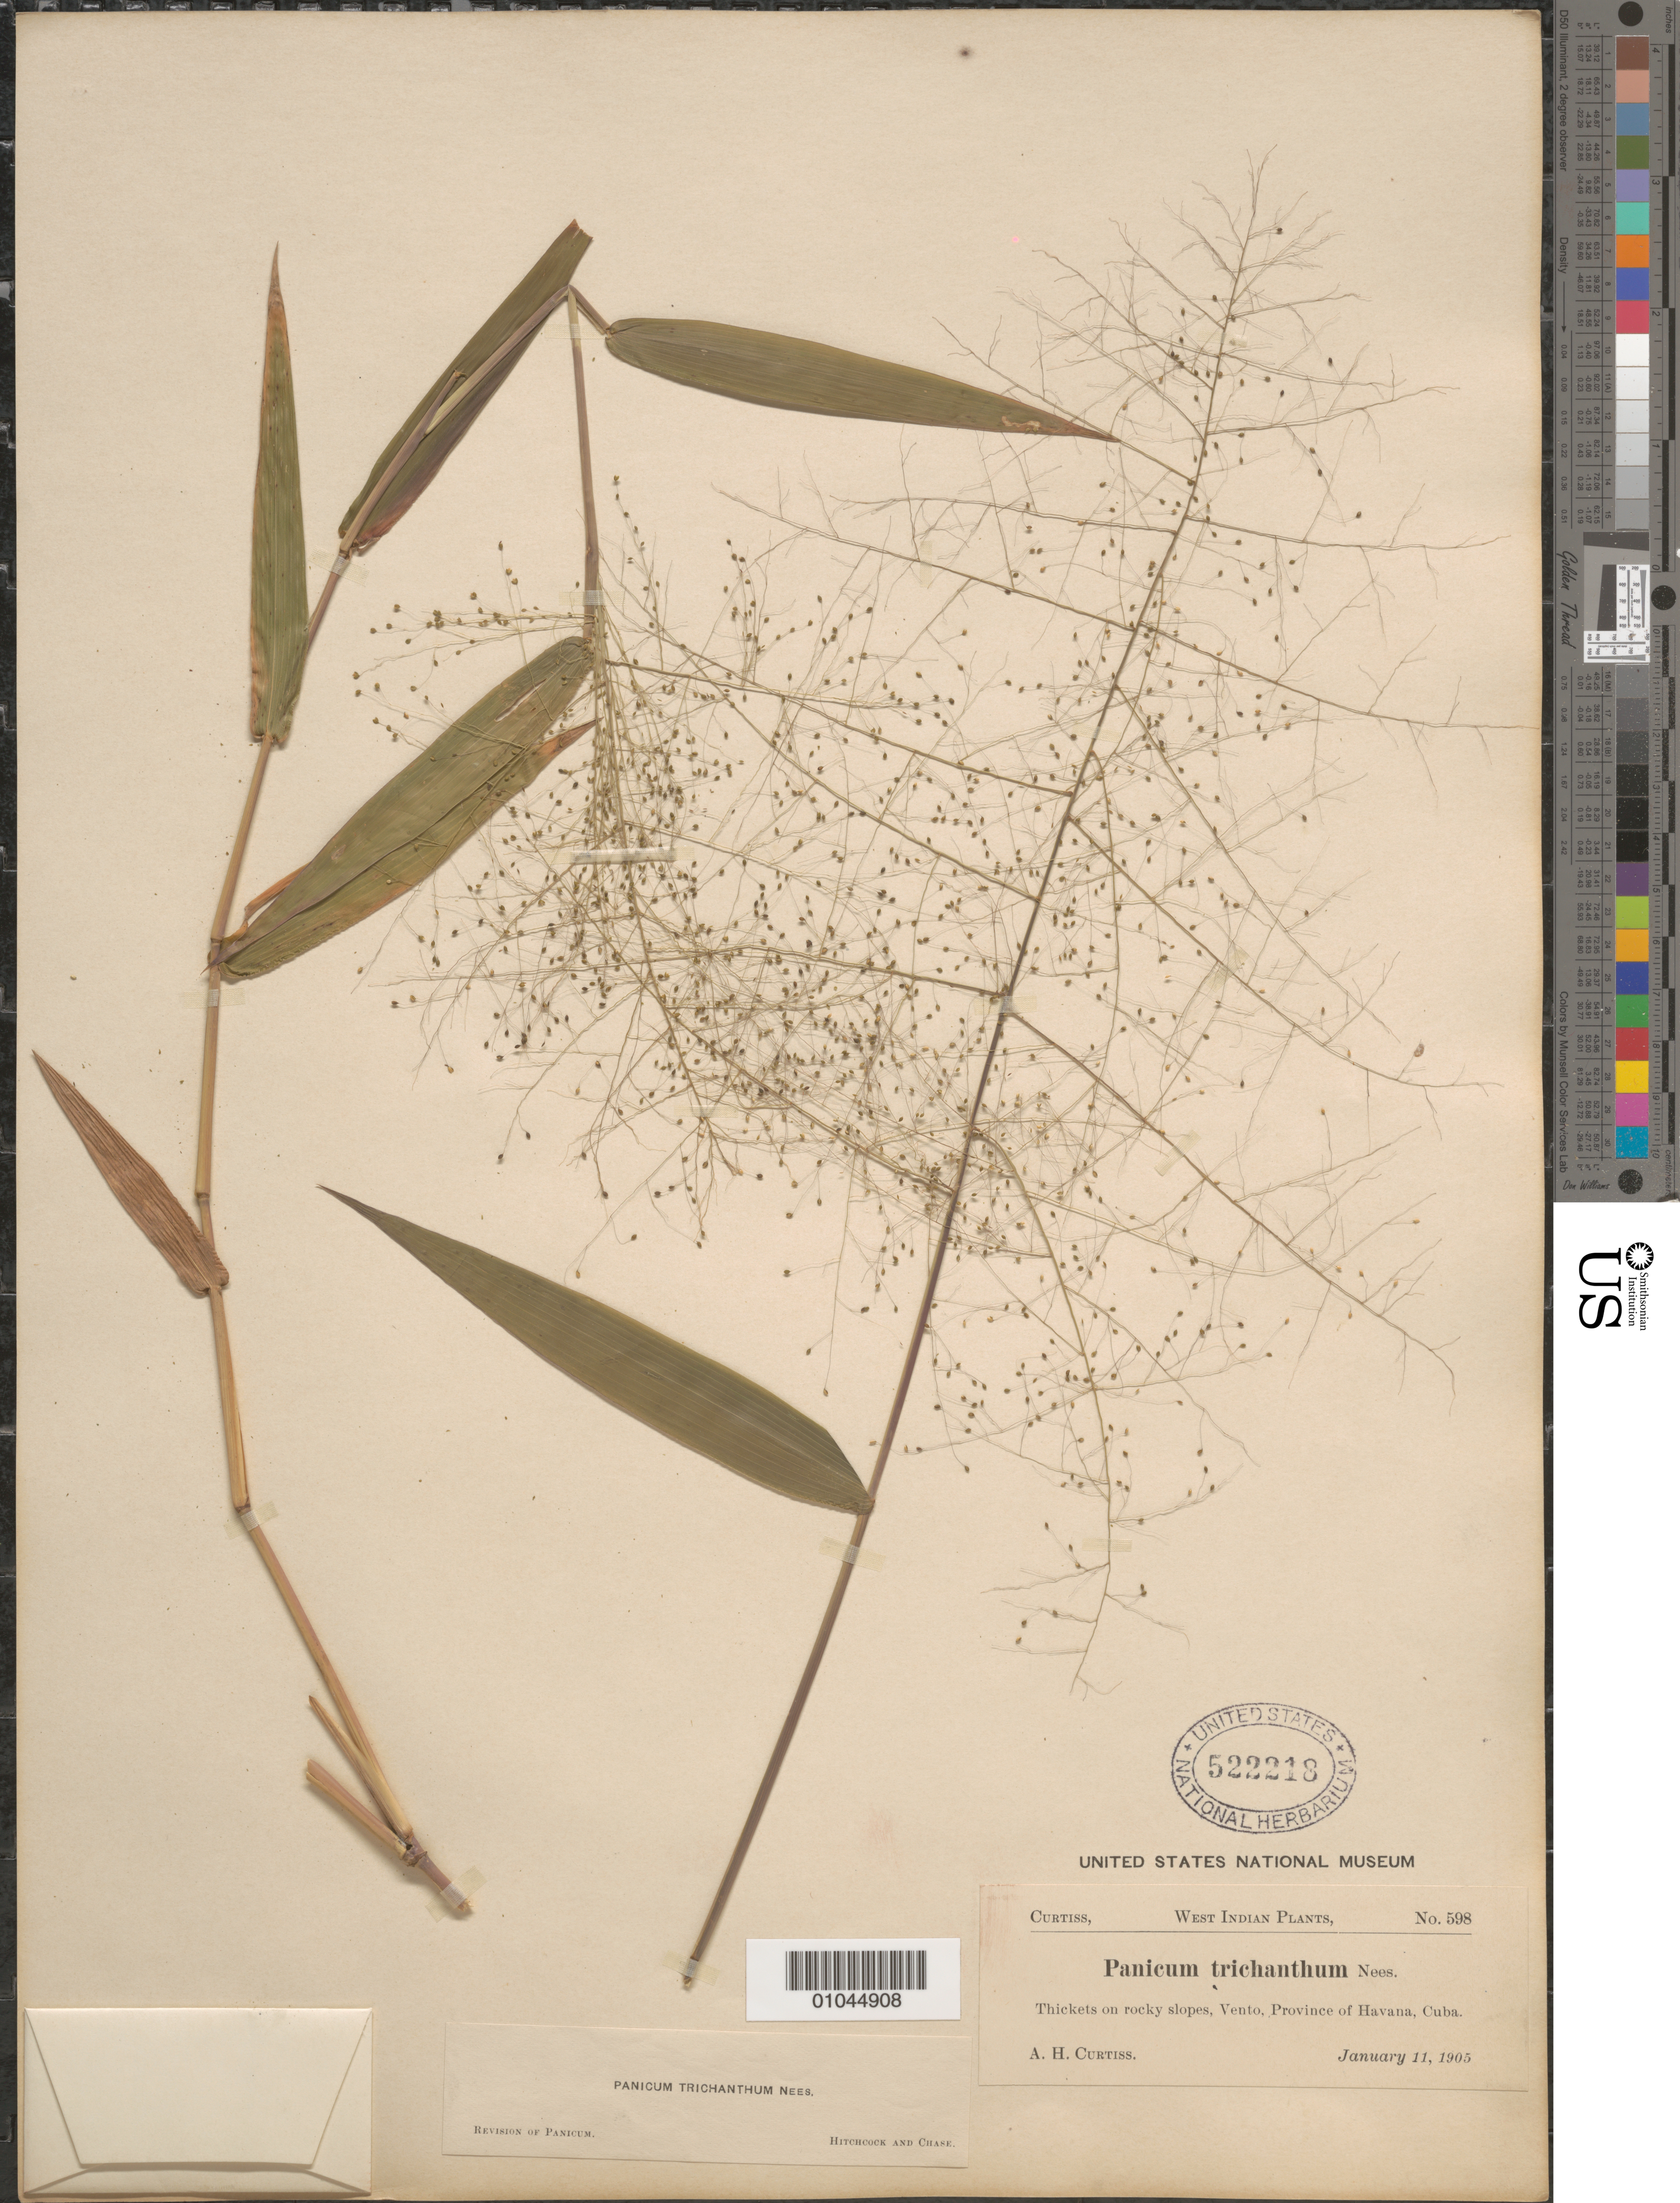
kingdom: Plantae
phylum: Tracheophyta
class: Liliopsida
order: Poales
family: Poaceae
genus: Panicum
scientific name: Panicum trichanthum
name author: Nees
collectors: A. H. Curtiss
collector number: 598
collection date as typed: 11 Jan 1905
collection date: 1905-01-11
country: Cuba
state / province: La Habana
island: Cuba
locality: Vento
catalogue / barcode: US 522218